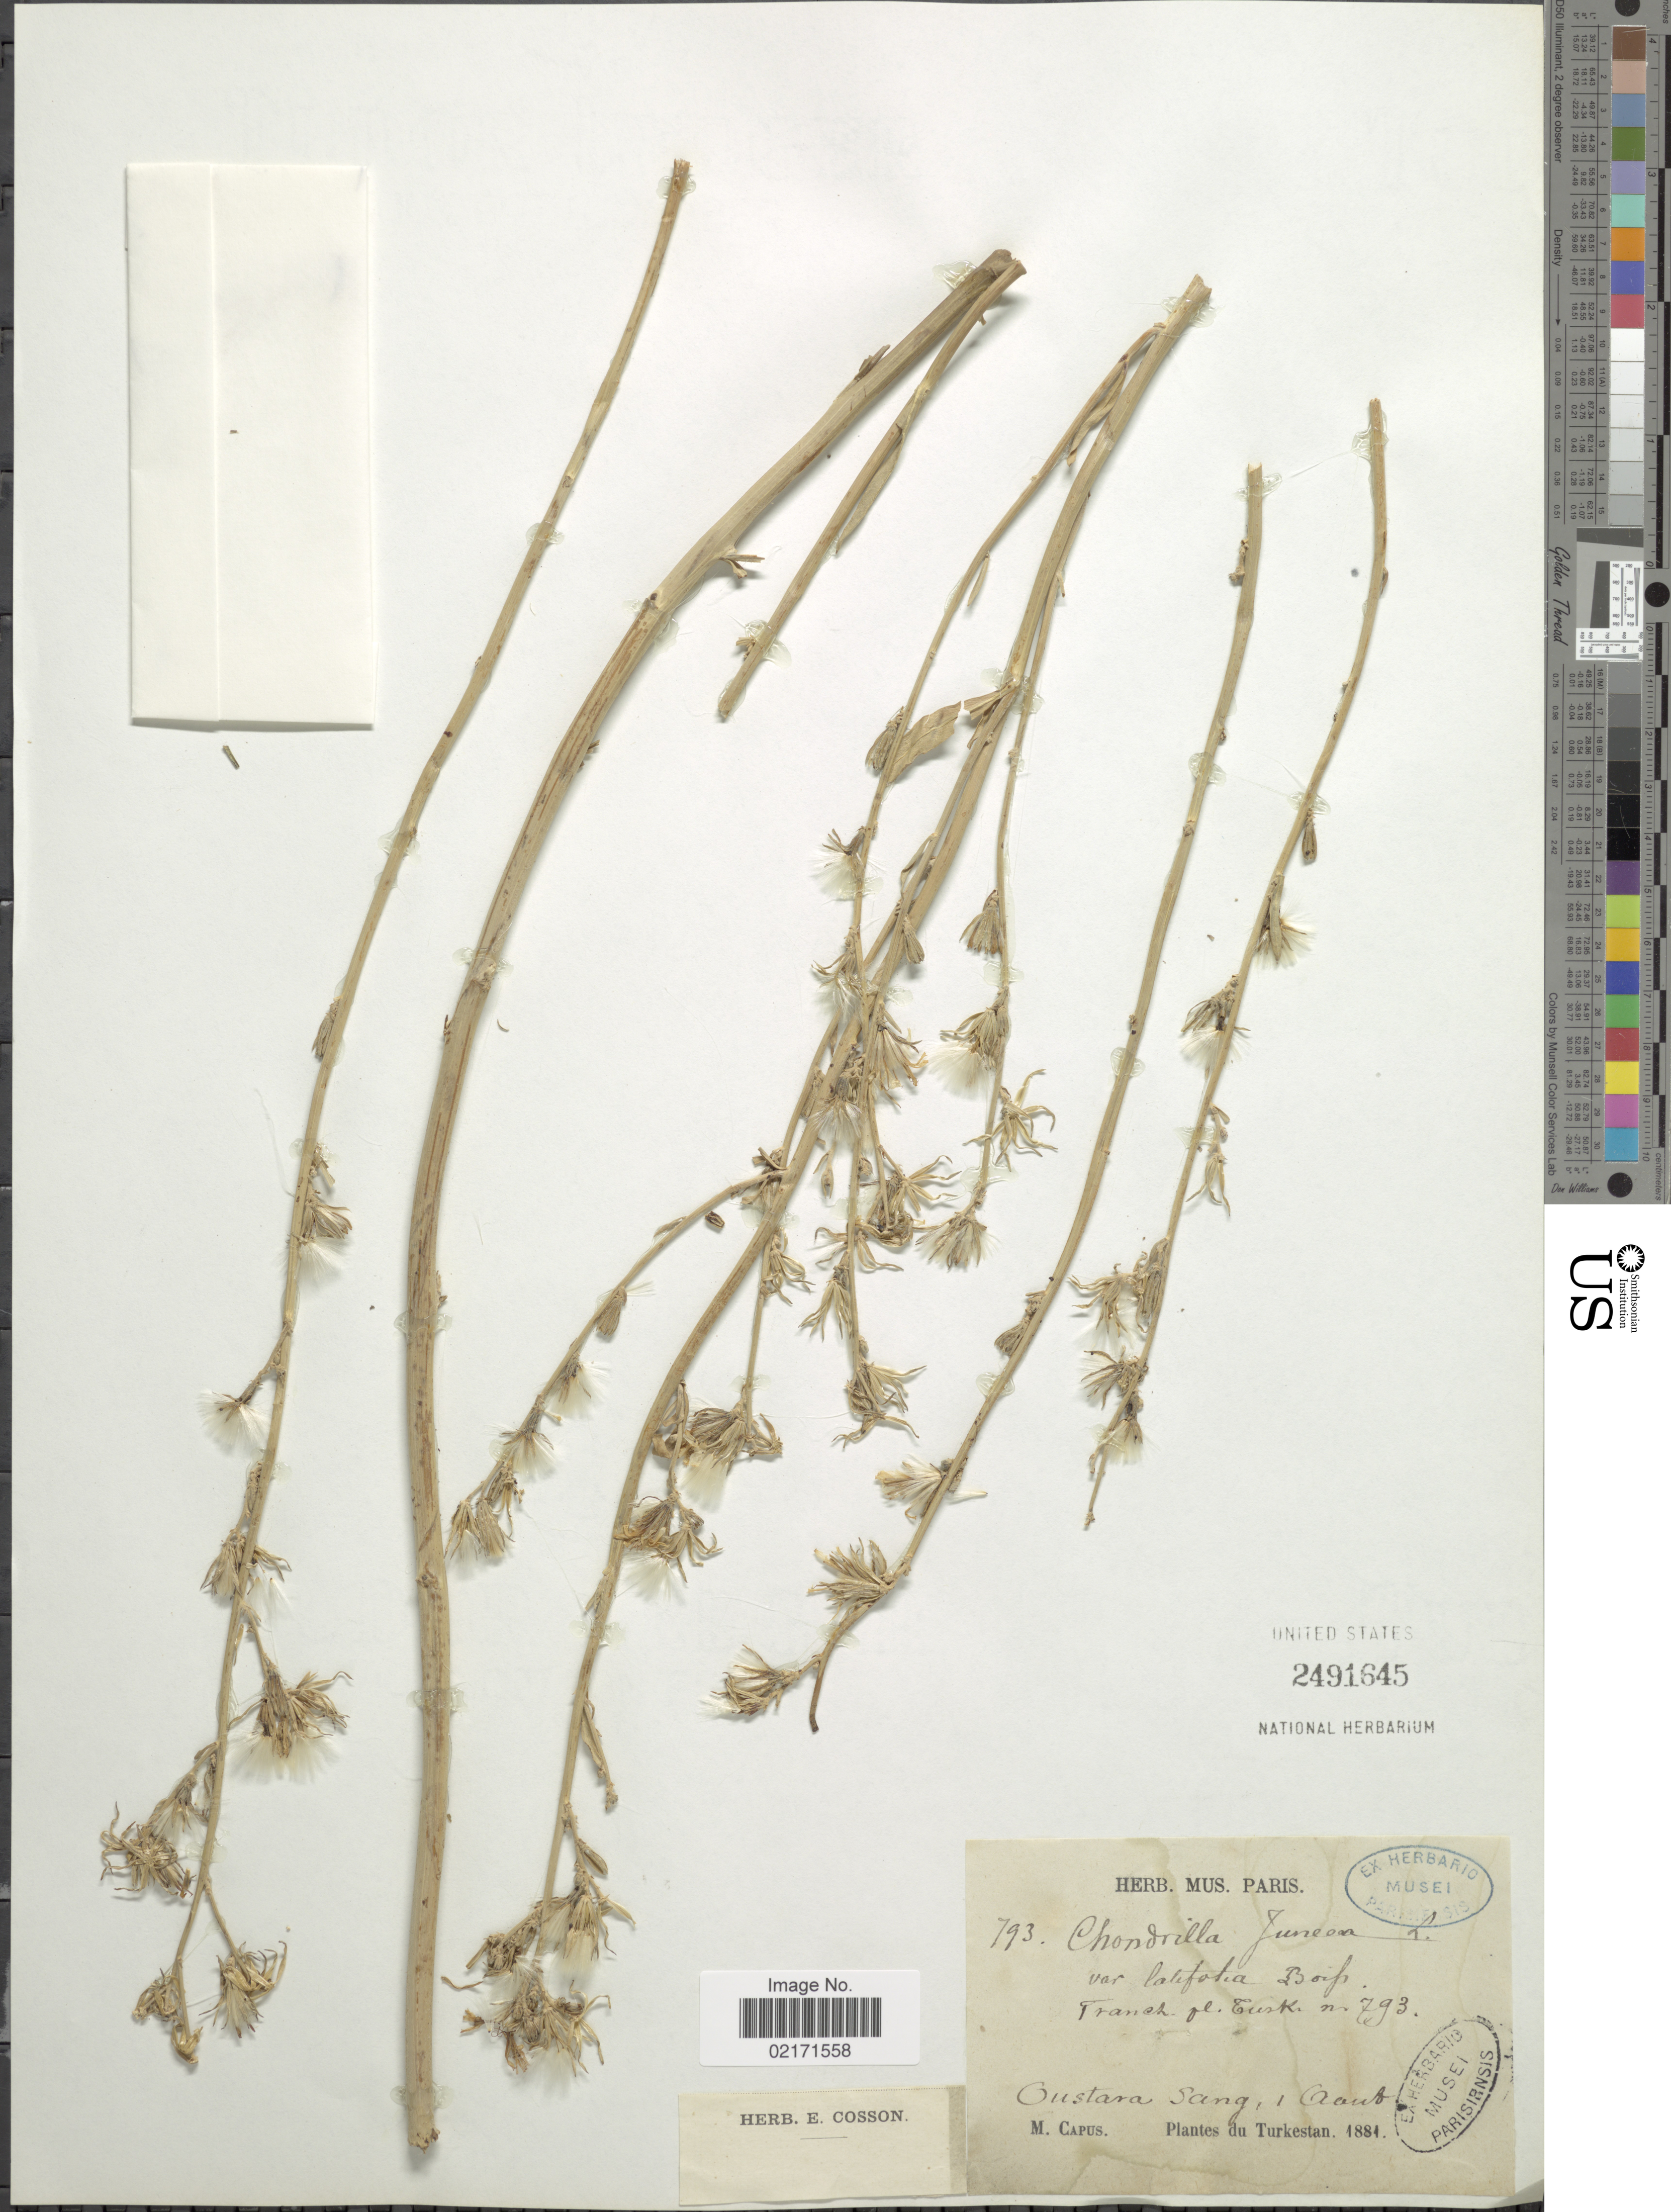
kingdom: Plantae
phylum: Tracheophyta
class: Magnoliopsida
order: Asterales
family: Asteraceae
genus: Chondrilla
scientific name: Chondrilla juncea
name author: L.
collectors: M. Capus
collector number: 793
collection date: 1881-08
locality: Oustara Sang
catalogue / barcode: US 2491645